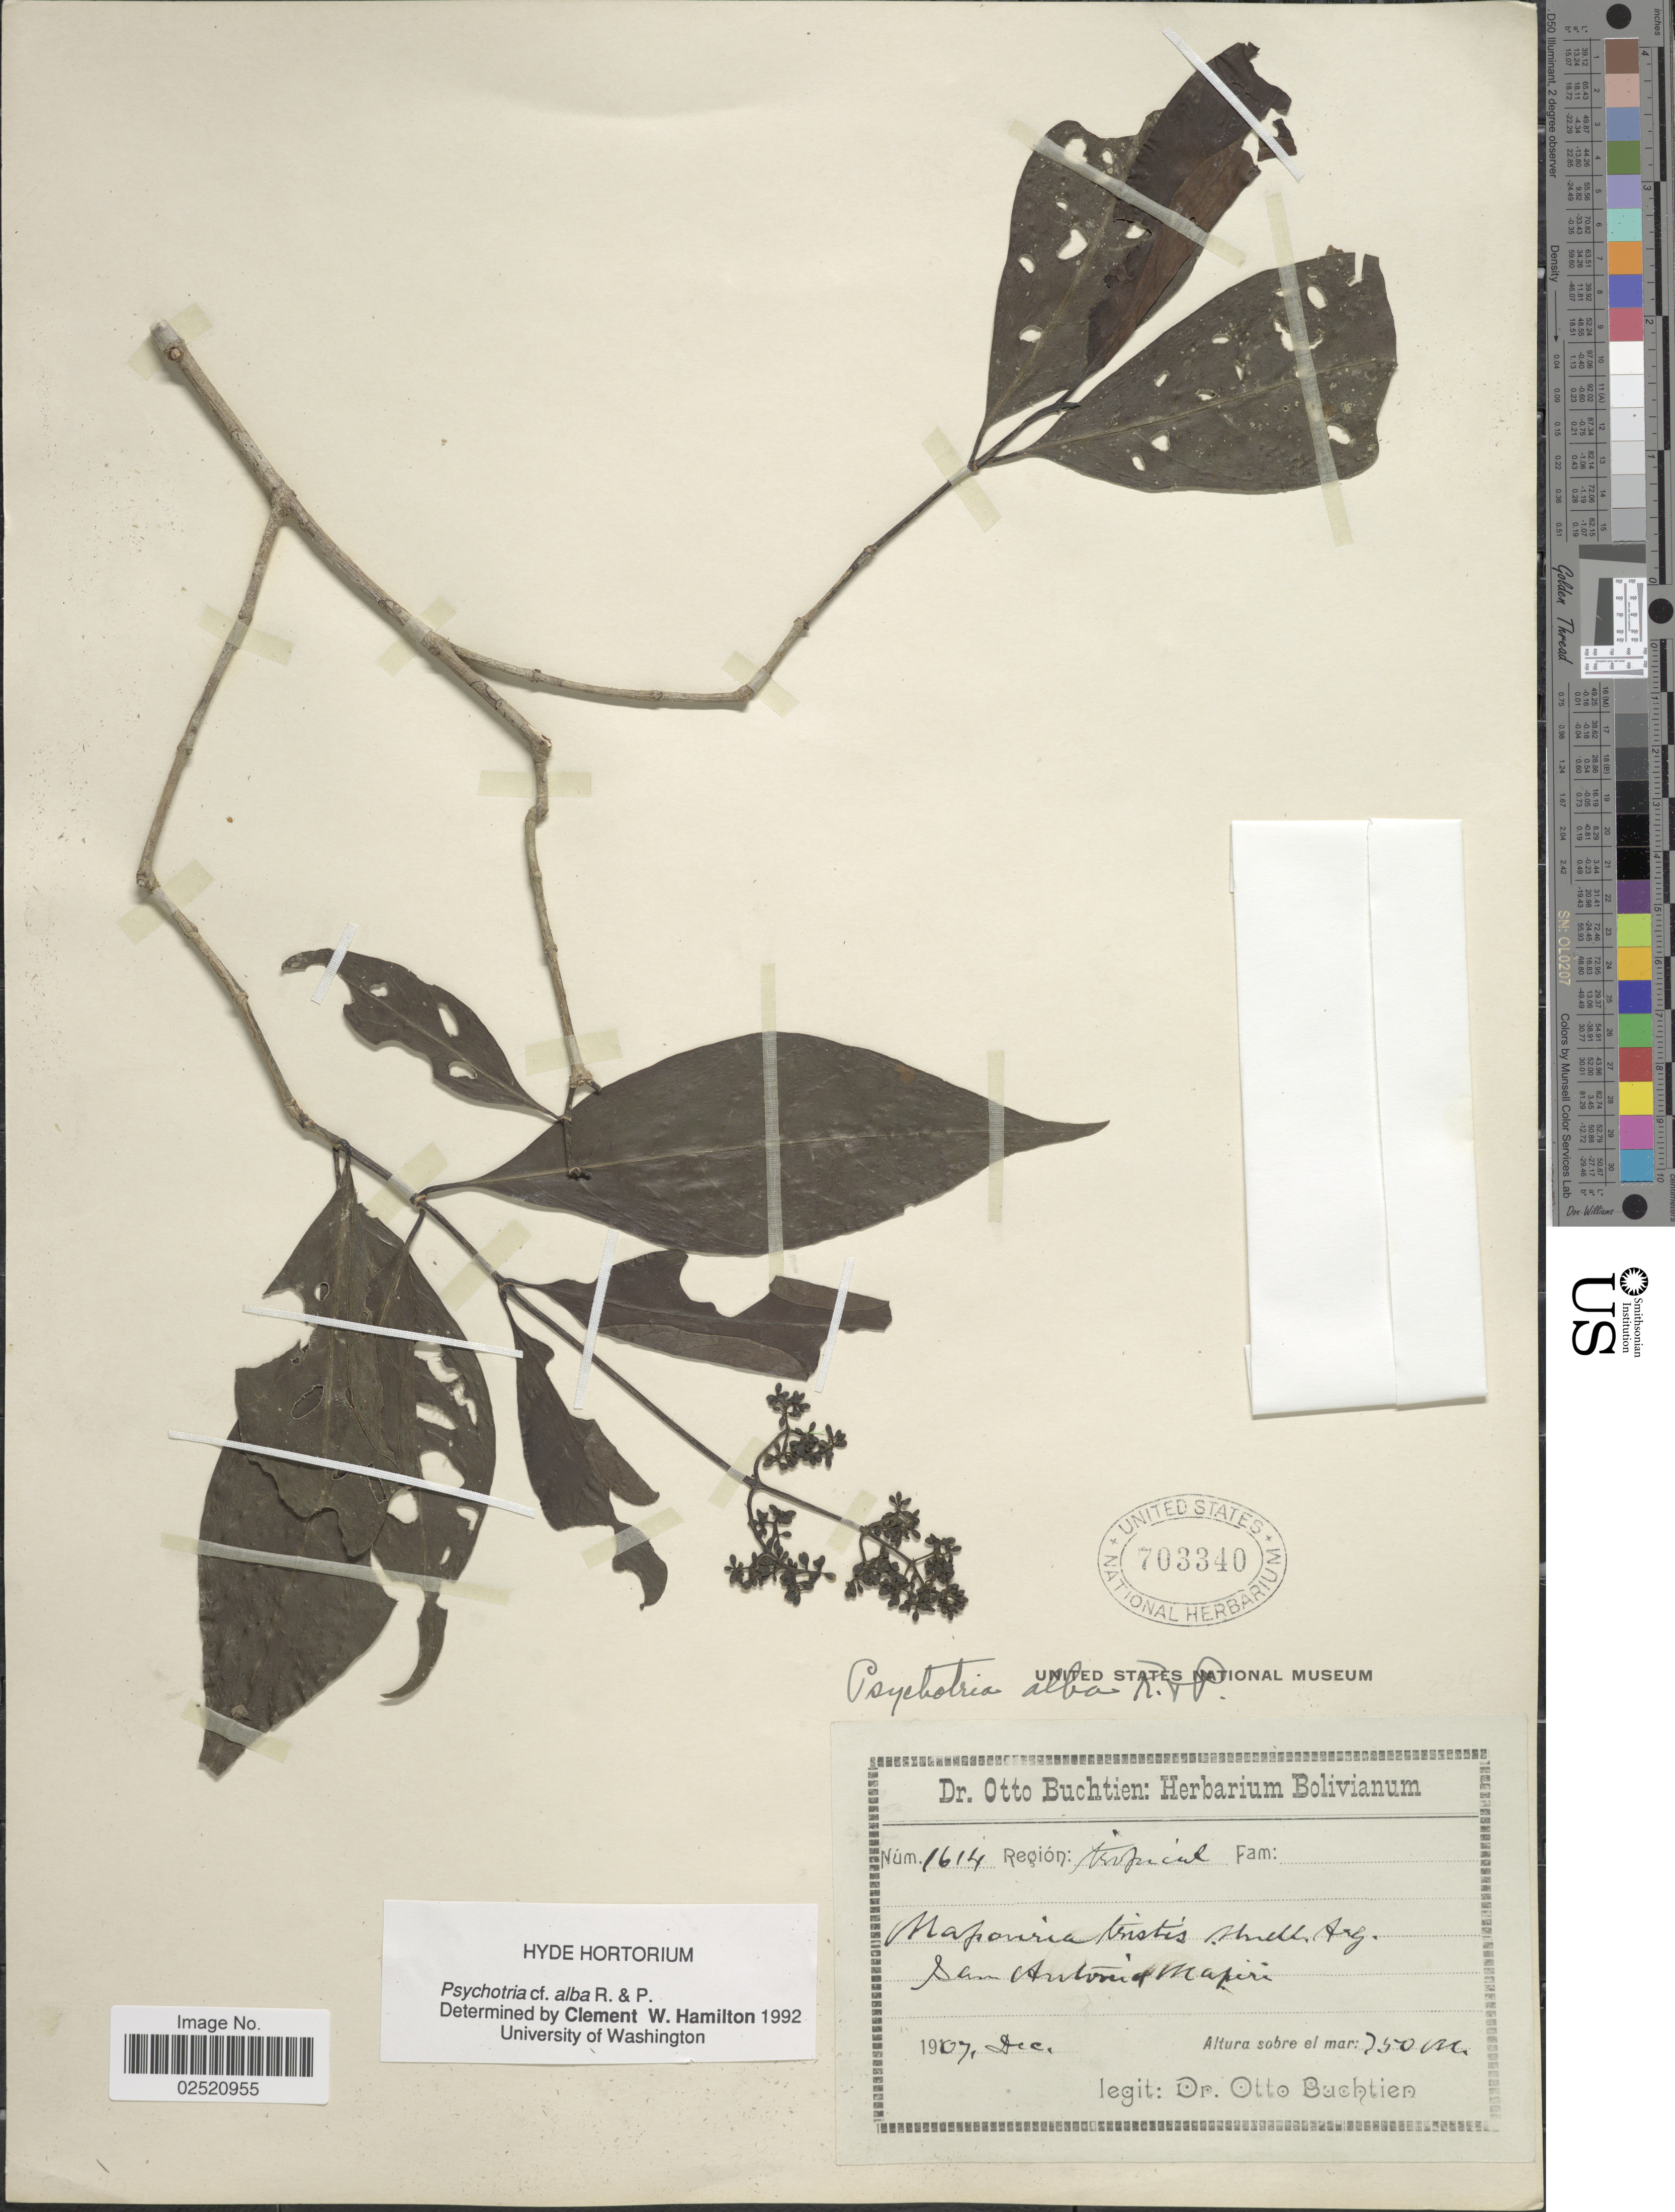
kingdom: Plantae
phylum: Tracheophyta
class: Magnoliopsida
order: Gentianales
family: Rubiaceae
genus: Psychotria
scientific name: Psychotria alba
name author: Ruiz & Pav.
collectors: O. Buchtien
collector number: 1614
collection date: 1907-12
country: Bolivia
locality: San Antonio Mapiri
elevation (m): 250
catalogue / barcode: US 703340